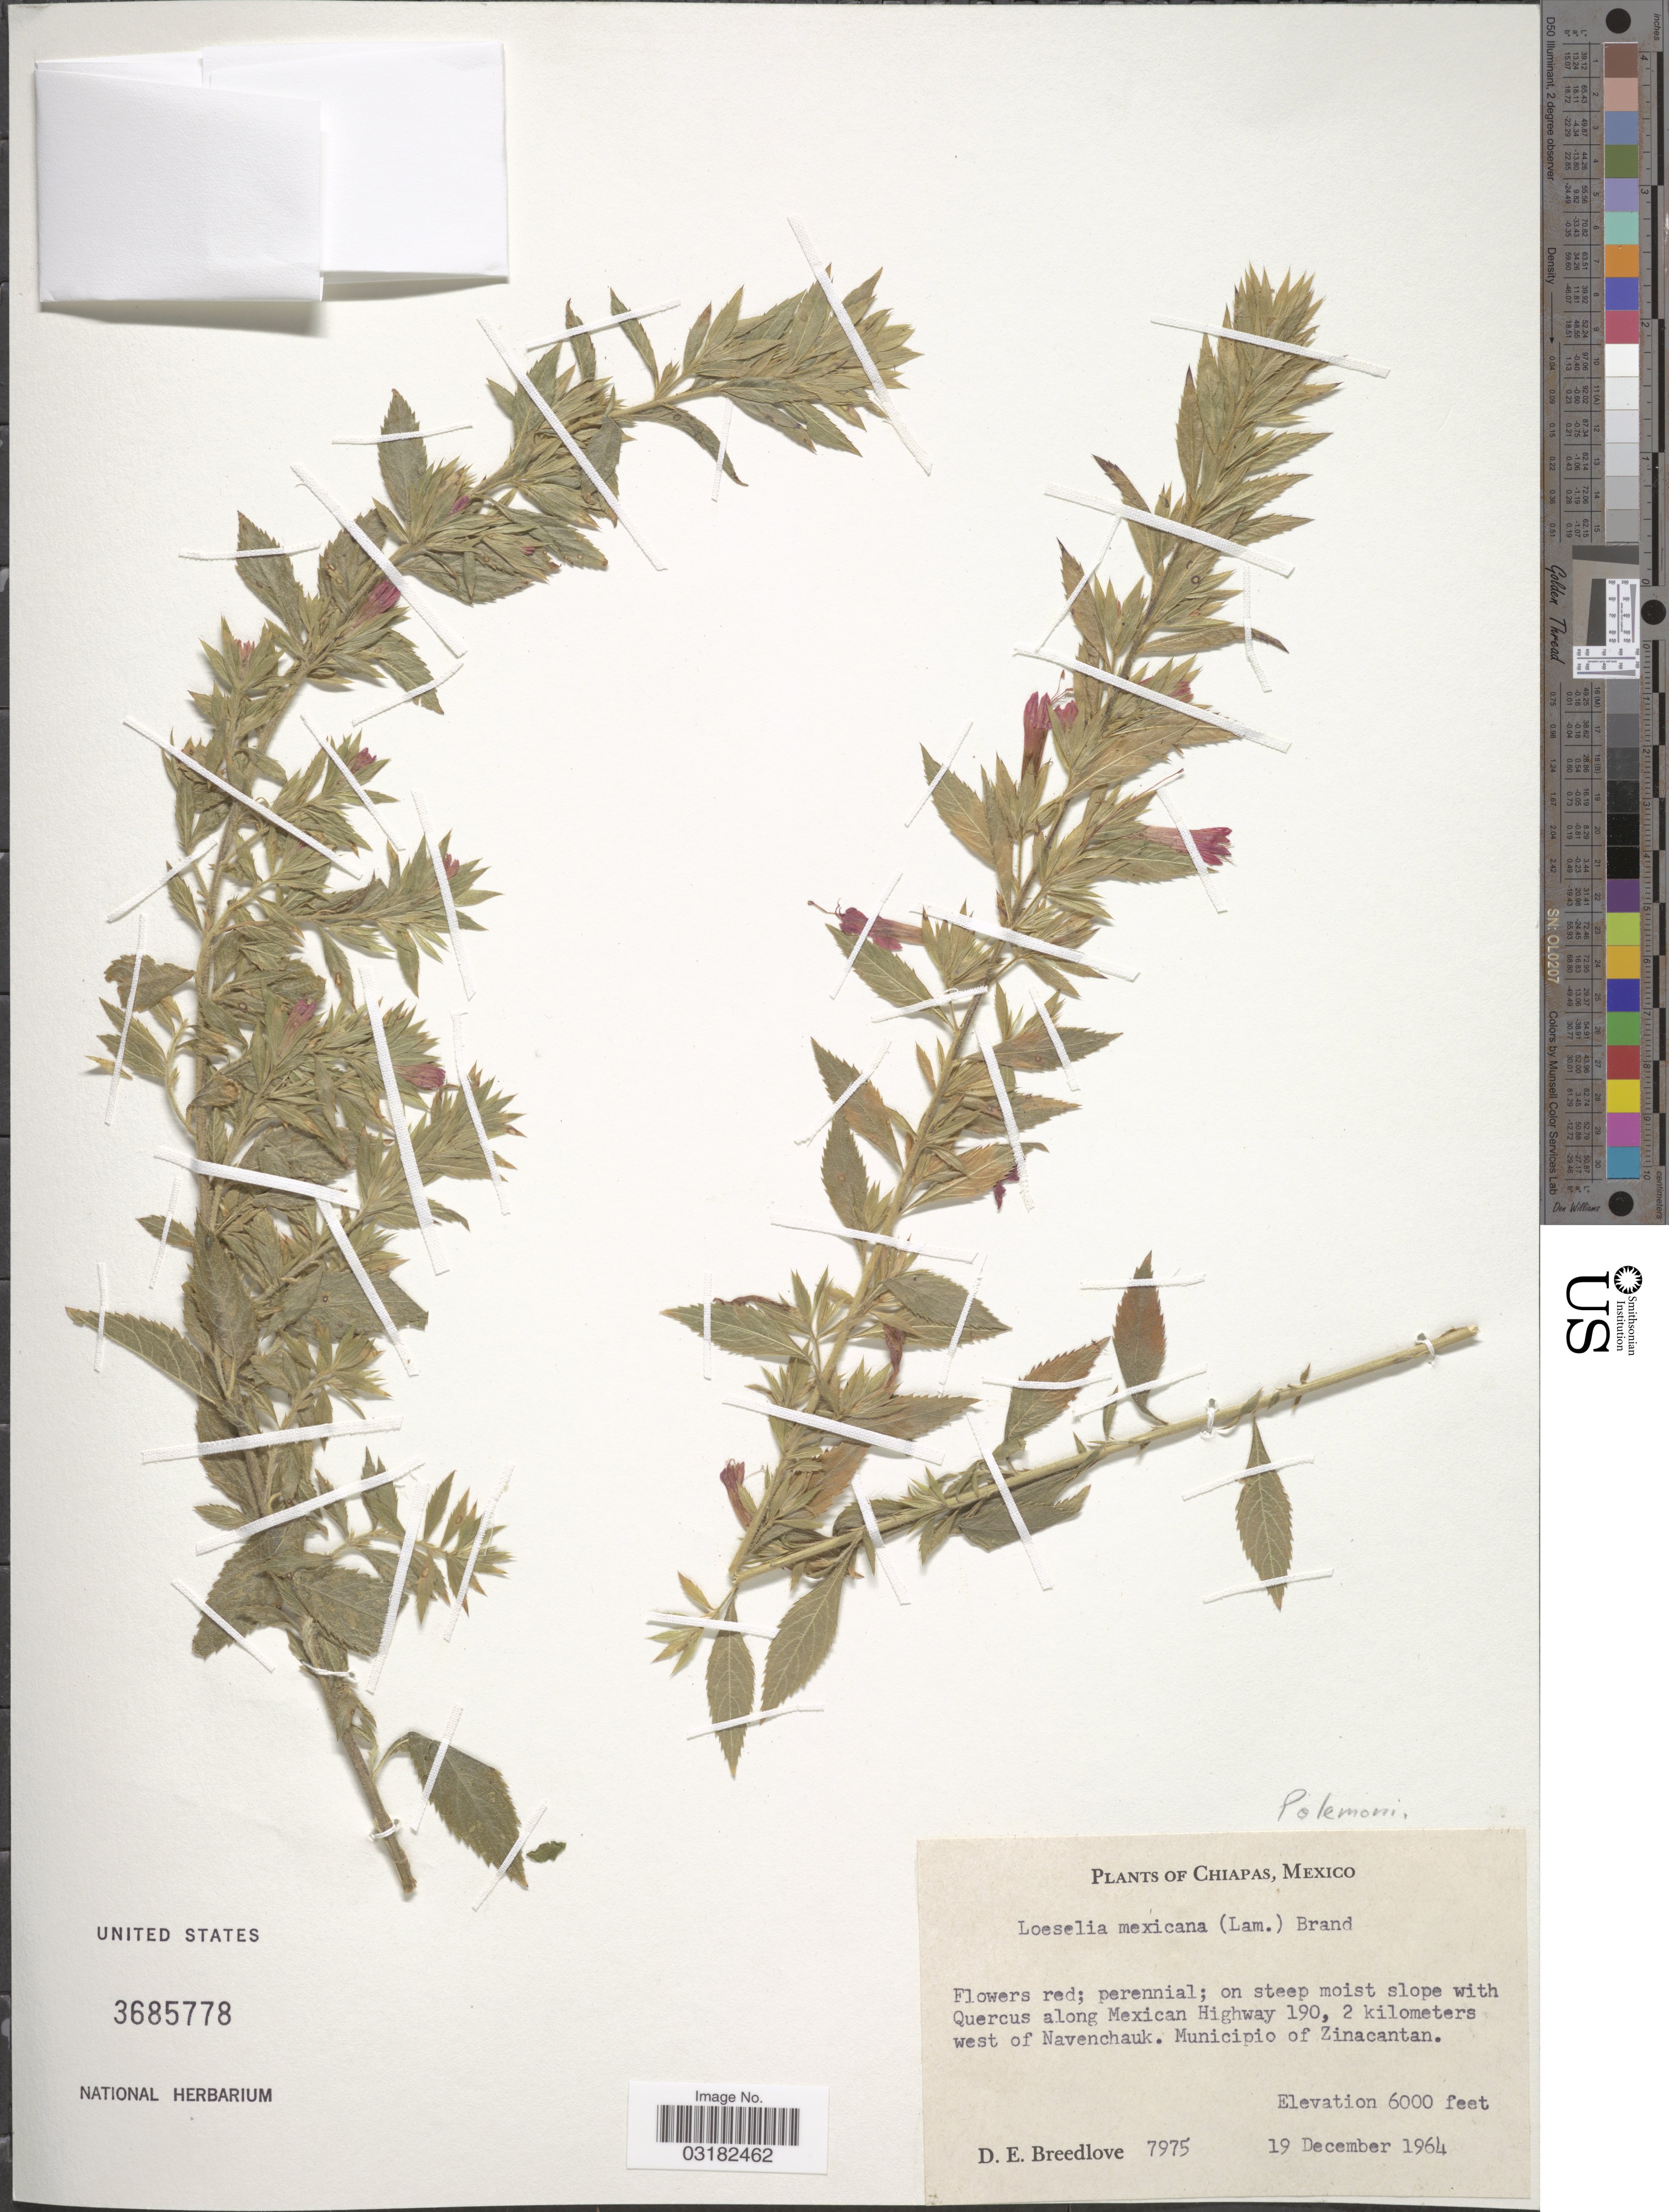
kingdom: Plantae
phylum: Tracheophyta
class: Magnoliopsida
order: Ericales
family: Polemoniaceae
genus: Loeselia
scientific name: Loeselia mexicana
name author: (Lam.) Brand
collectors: D. E. Breedlove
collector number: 7975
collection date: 1964-12-19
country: Mexico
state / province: Chiapas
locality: Along Mexican Highway 190, 2 kilometers west of Navenchauk. Municipio of Zinacantan.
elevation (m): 1829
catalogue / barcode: US 3685778